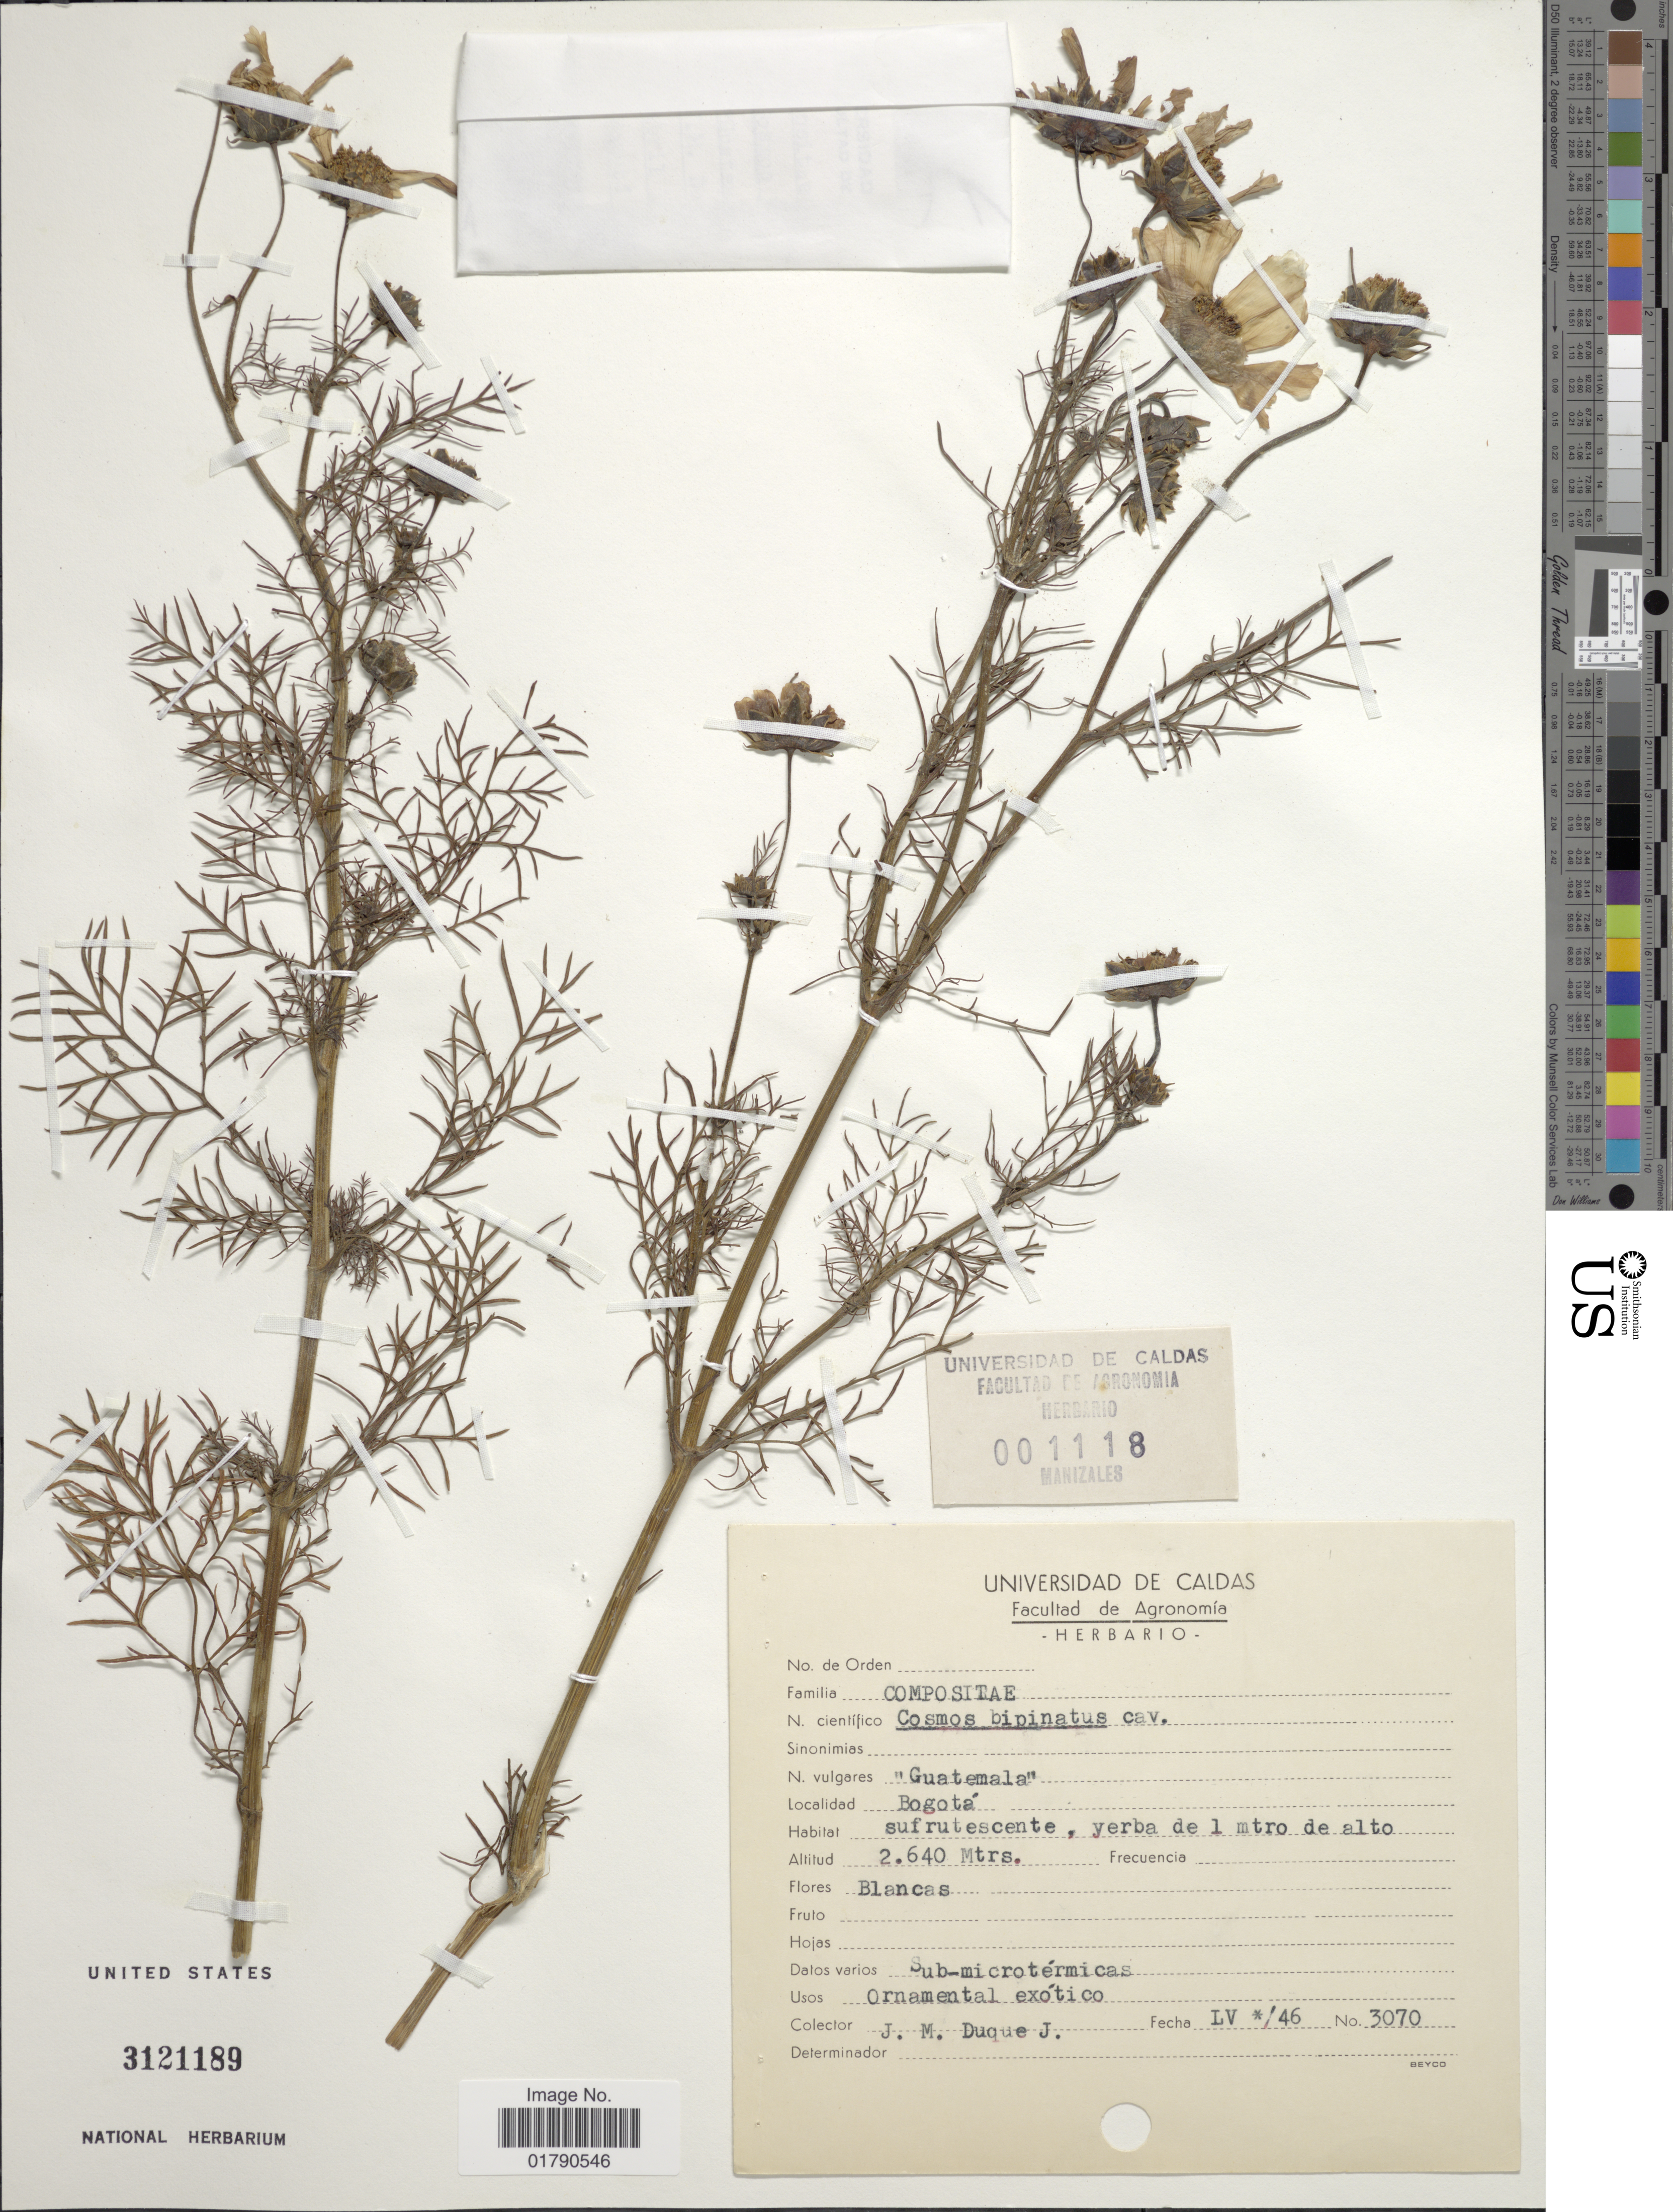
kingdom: Plantae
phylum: Tracheophyta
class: Magnoliopsida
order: Asterales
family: Asteraceae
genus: Cosmos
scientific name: Cosmos bipinnatus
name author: Cav.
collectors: J. M. Duque Jaramillo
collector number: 3070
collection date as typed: Transcribed d/m/y: /4/46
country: Colombia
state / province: Bogota D.C.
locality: Bogota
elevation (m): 2640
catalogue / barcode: US 3121189